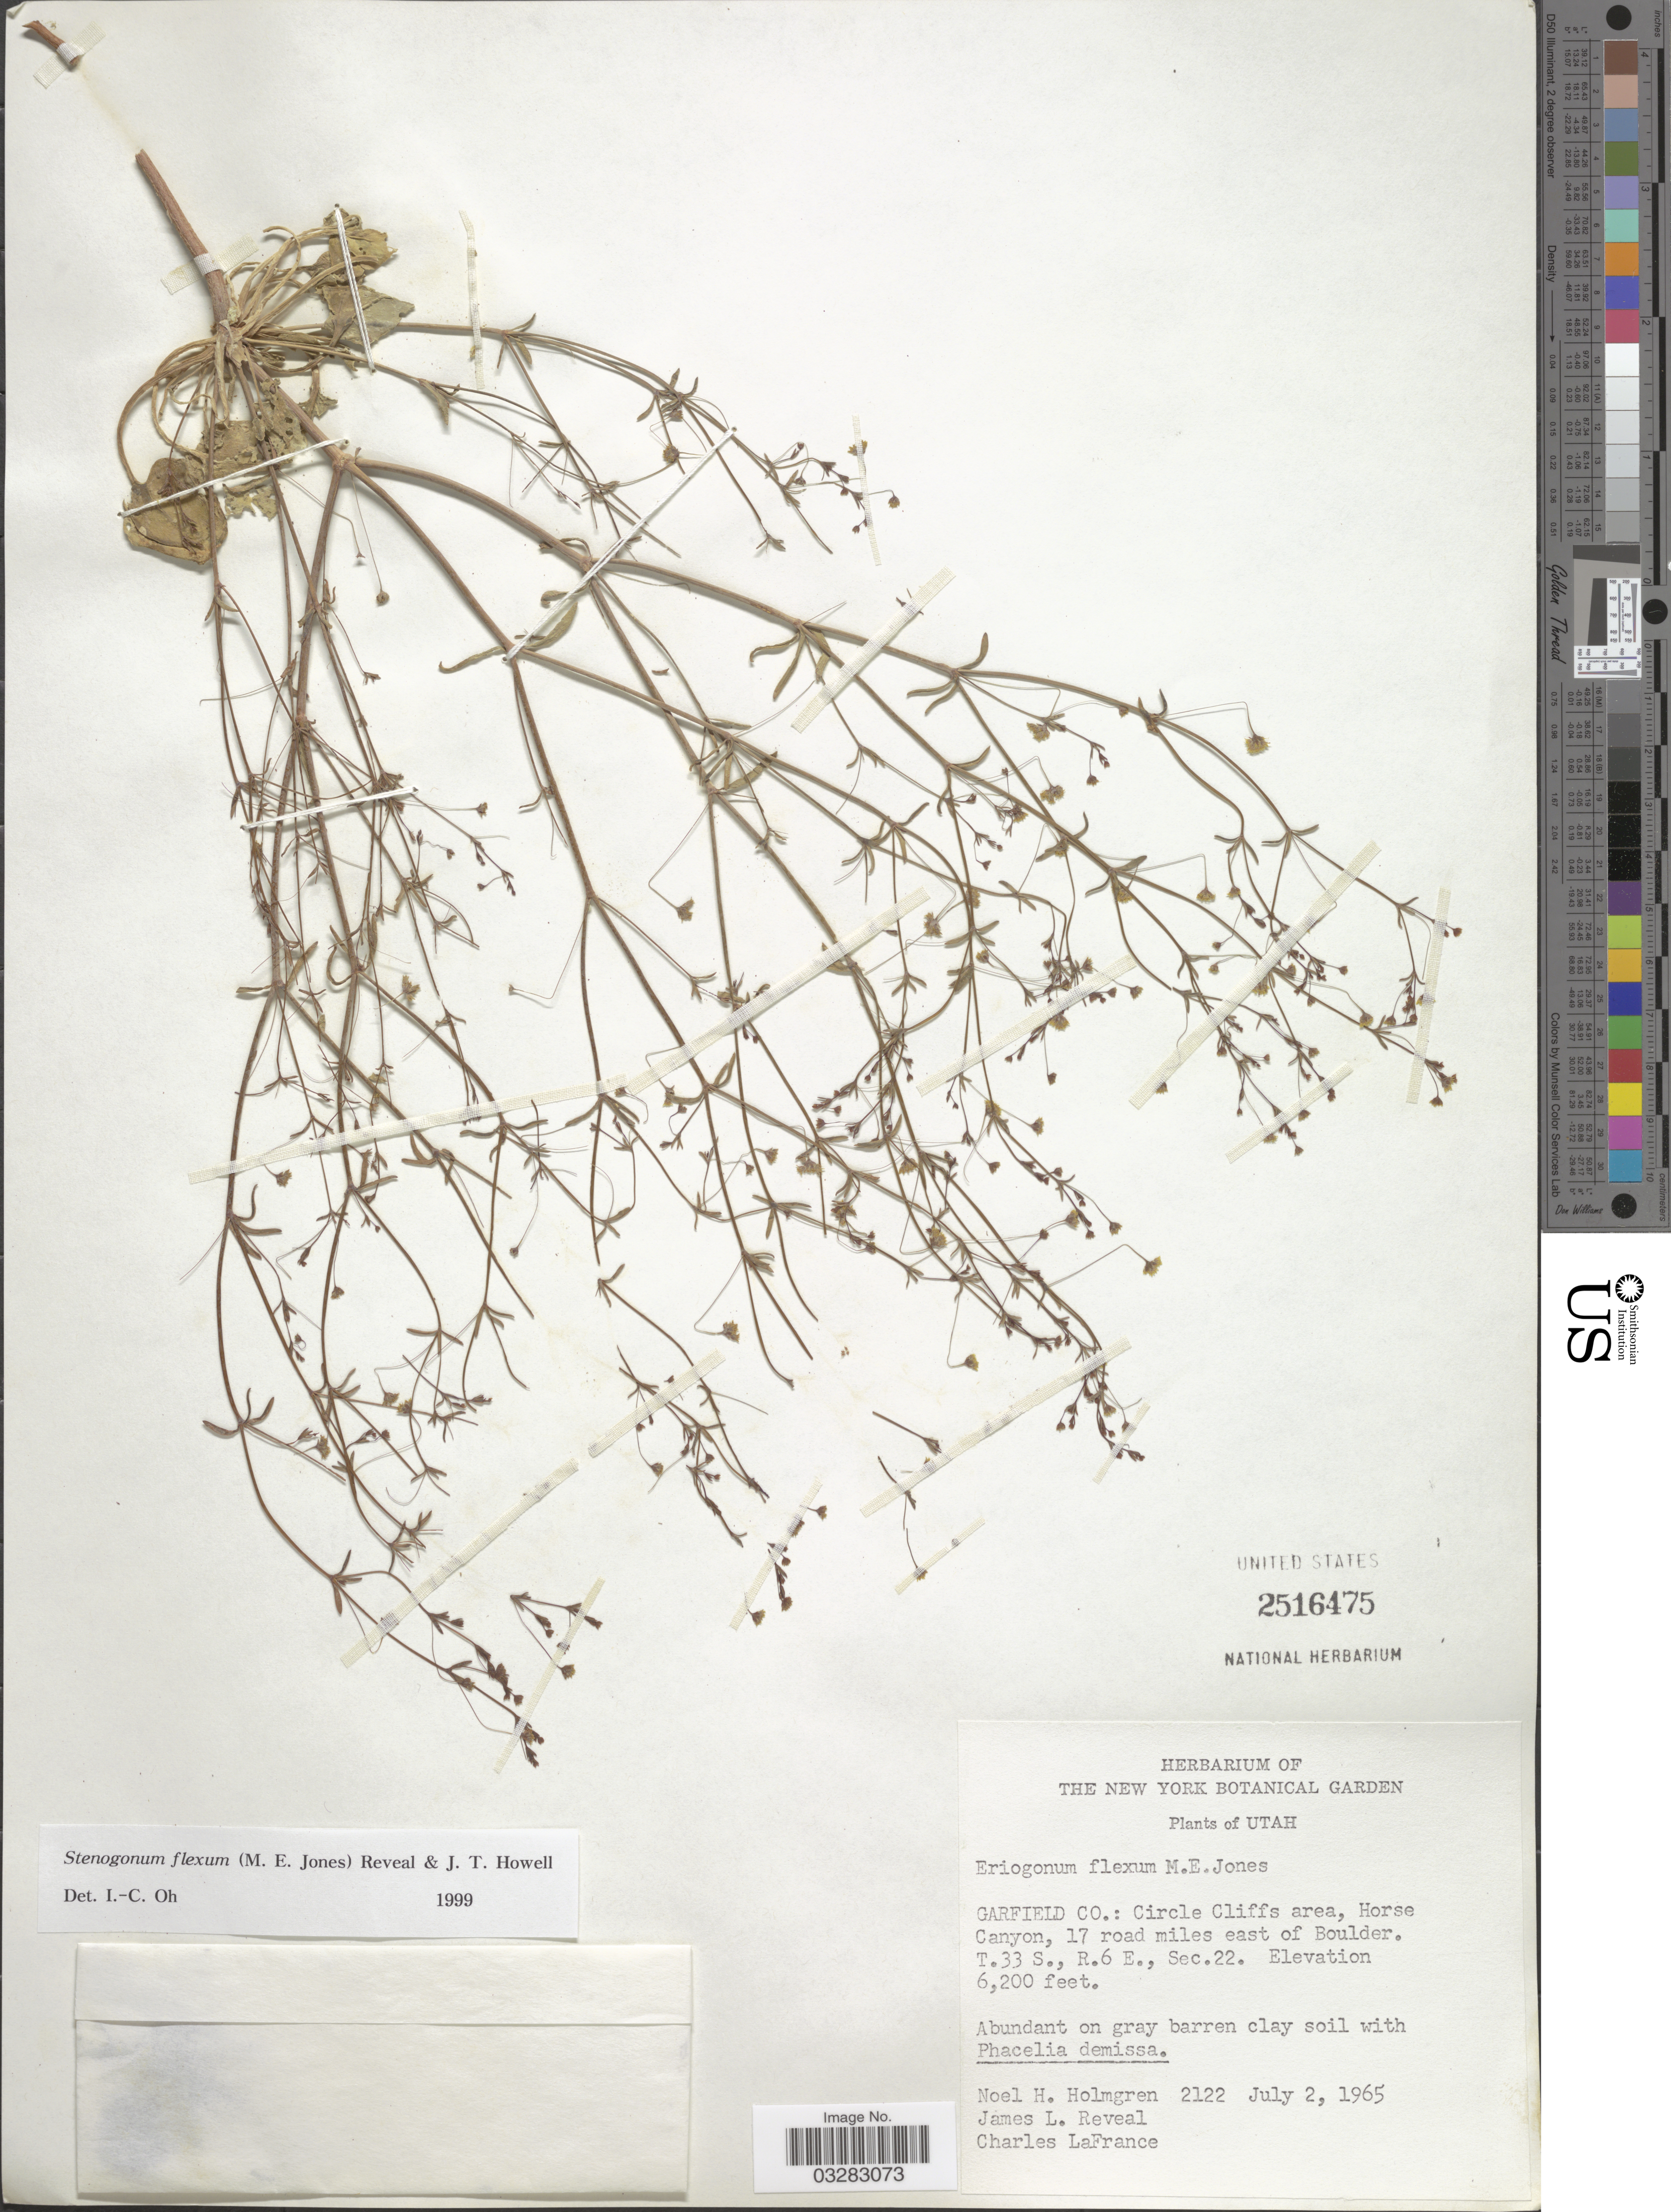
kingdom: Plantae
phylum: Tracheophyta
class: Magnoliopsida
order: Caryophyllales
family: Polygonaceae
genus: Stenogonum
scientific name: Stenogonum flexum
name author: (M.E. Jones) Reveal & J.T. Howell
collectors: N. H. Holmgren, J. L. Reveal & C. France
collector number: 2122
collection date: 1965-07-02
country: United States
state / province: Utah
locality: Garfield Co.: Circle Cliffs area, Horse Canyon, 17 road miles east of Boulder. T.33 S., R.6 E., Sec.22.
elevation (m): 1890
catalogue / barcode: US 2516475